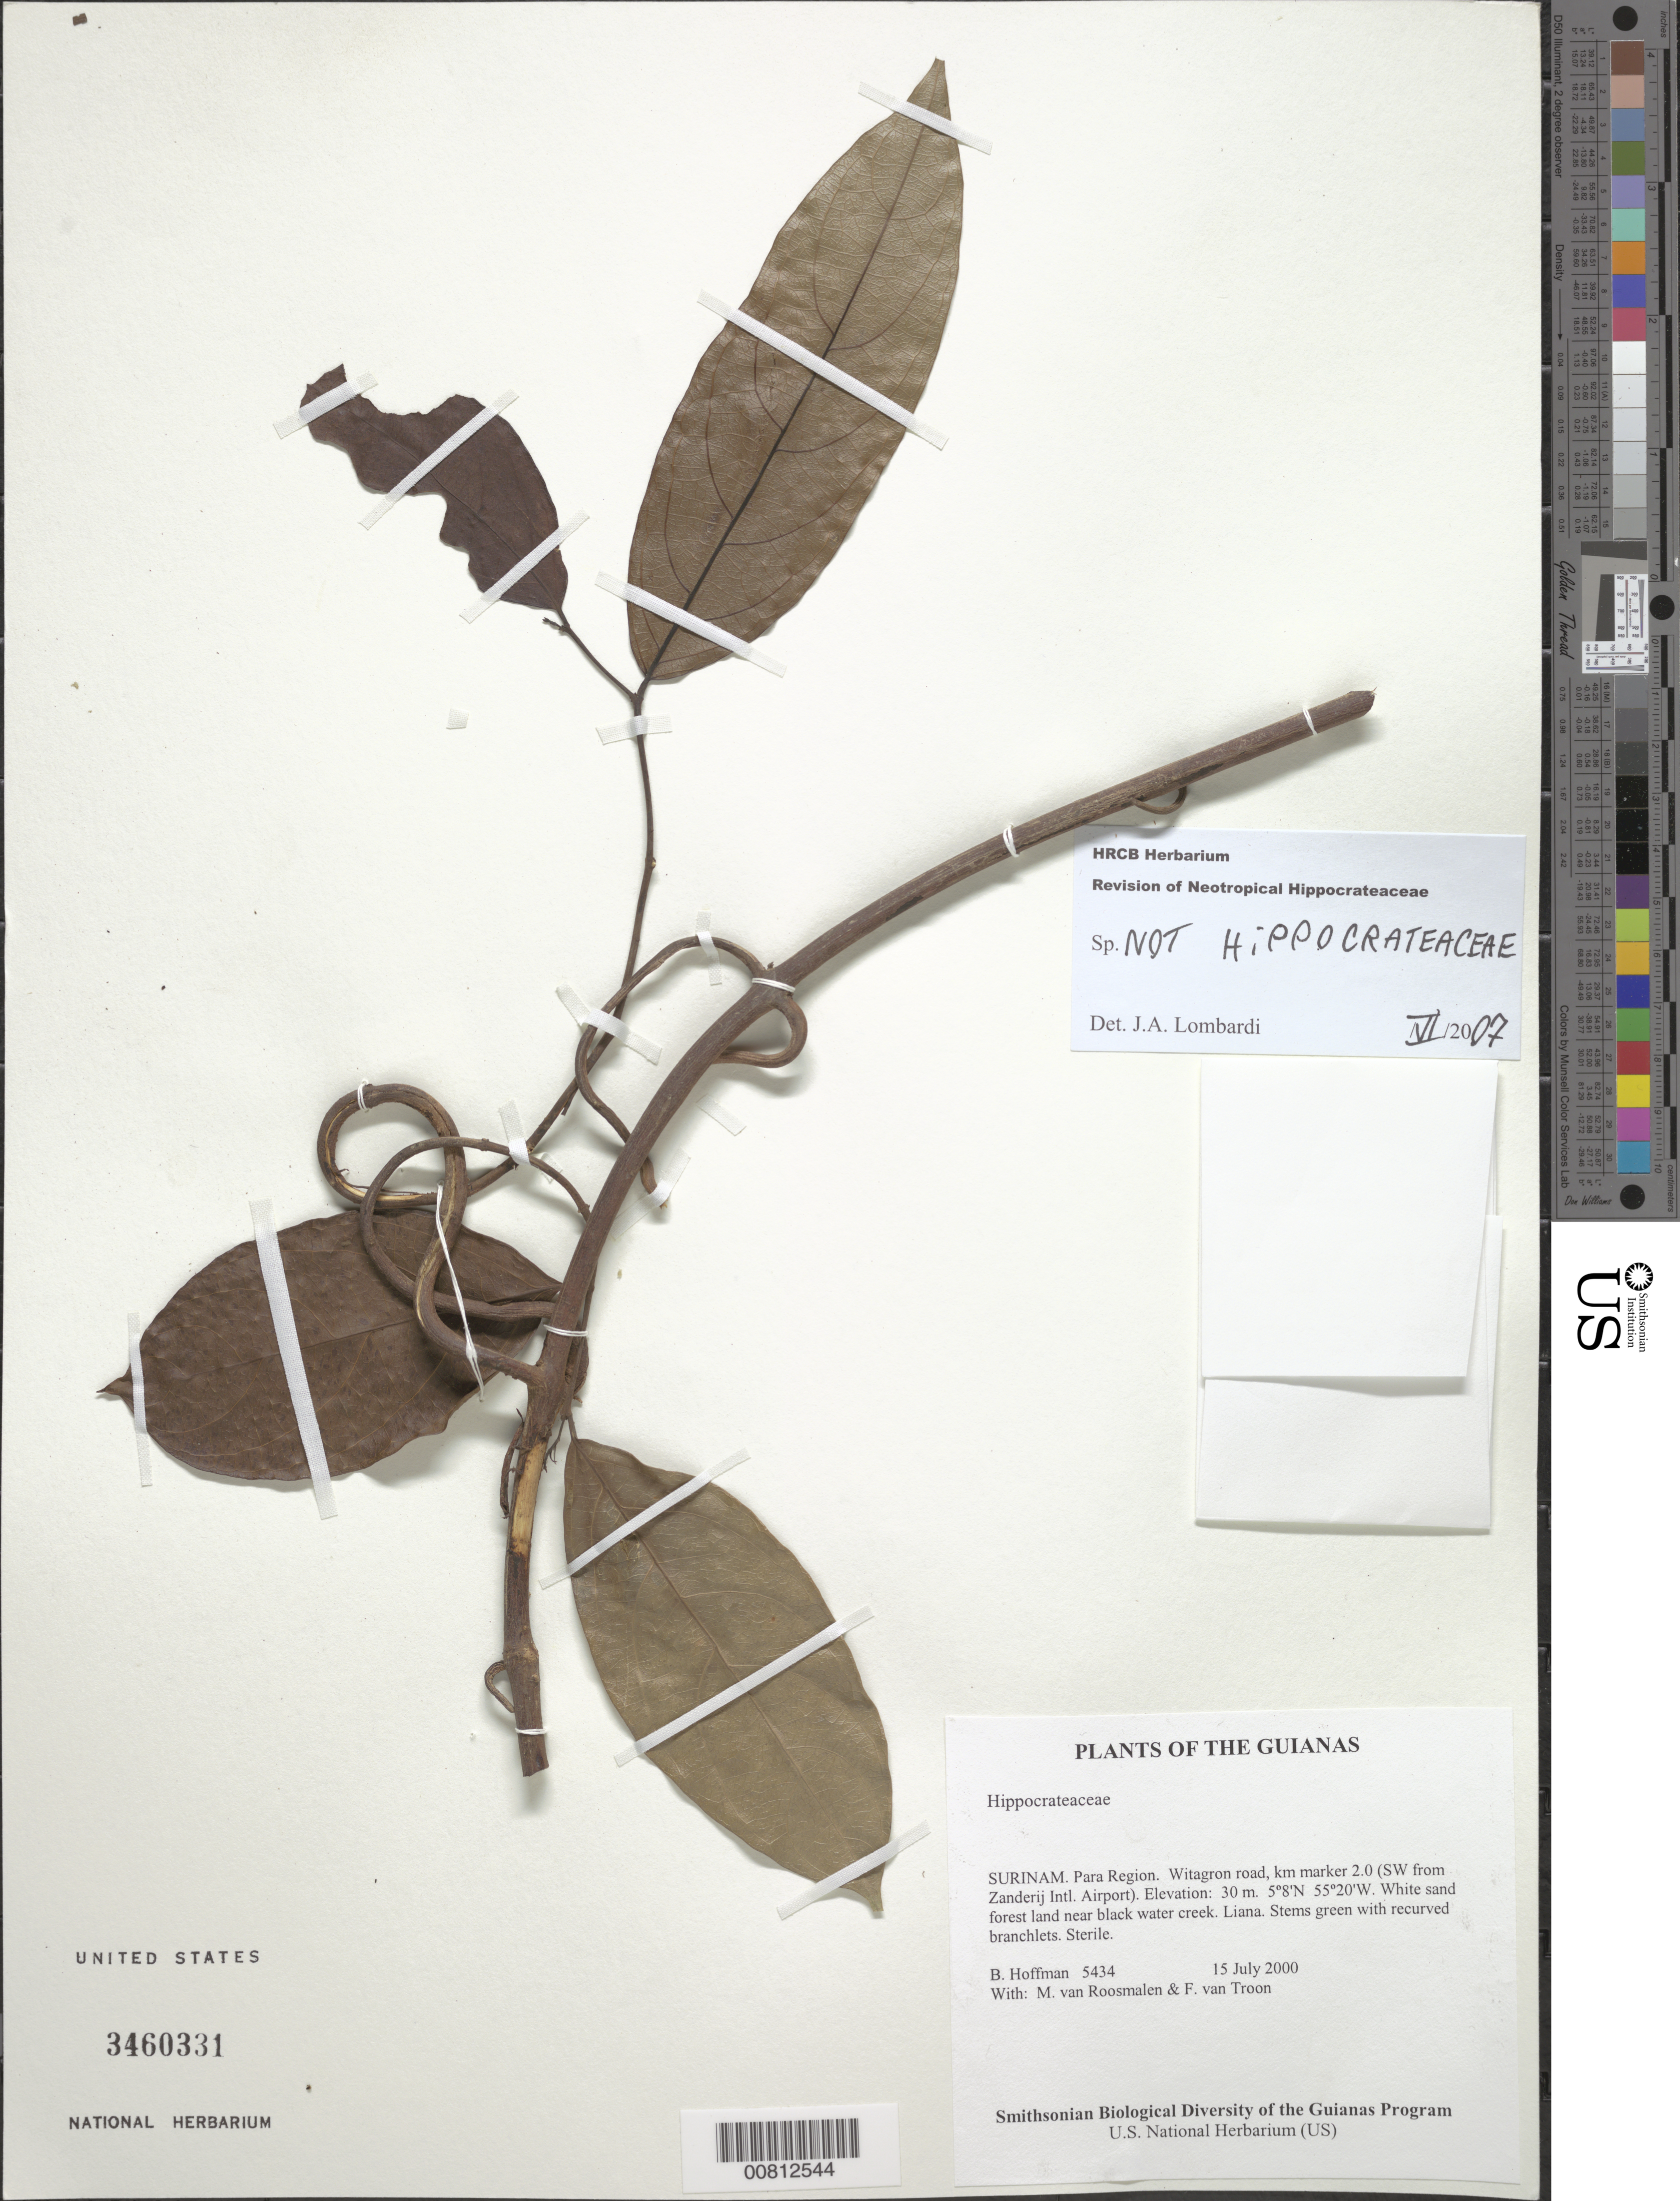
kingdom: Plantae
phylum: Tracheophyta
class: Magnoliopsida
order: Celastrales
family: Celastraceae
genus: Peritassa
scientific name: Peritassa pruinosa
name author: (Seem.) A.C. Sm.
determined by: Acevedo-Rodriguez, P., (US), Smithsonian Institution - National Museum of Natural History (UNITED STATES)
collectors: B. Hoffman, M. Roosmalen & F. Van Troon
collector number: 5434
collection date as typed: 15 July 2000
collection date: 2000-07-15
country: Suriname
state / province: Para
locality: Witagron road, km marker 2.0 (SW from Zanderij Intl. Airport)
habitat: White sand forest land near black water creek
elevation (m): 30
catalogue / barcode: US 3460331